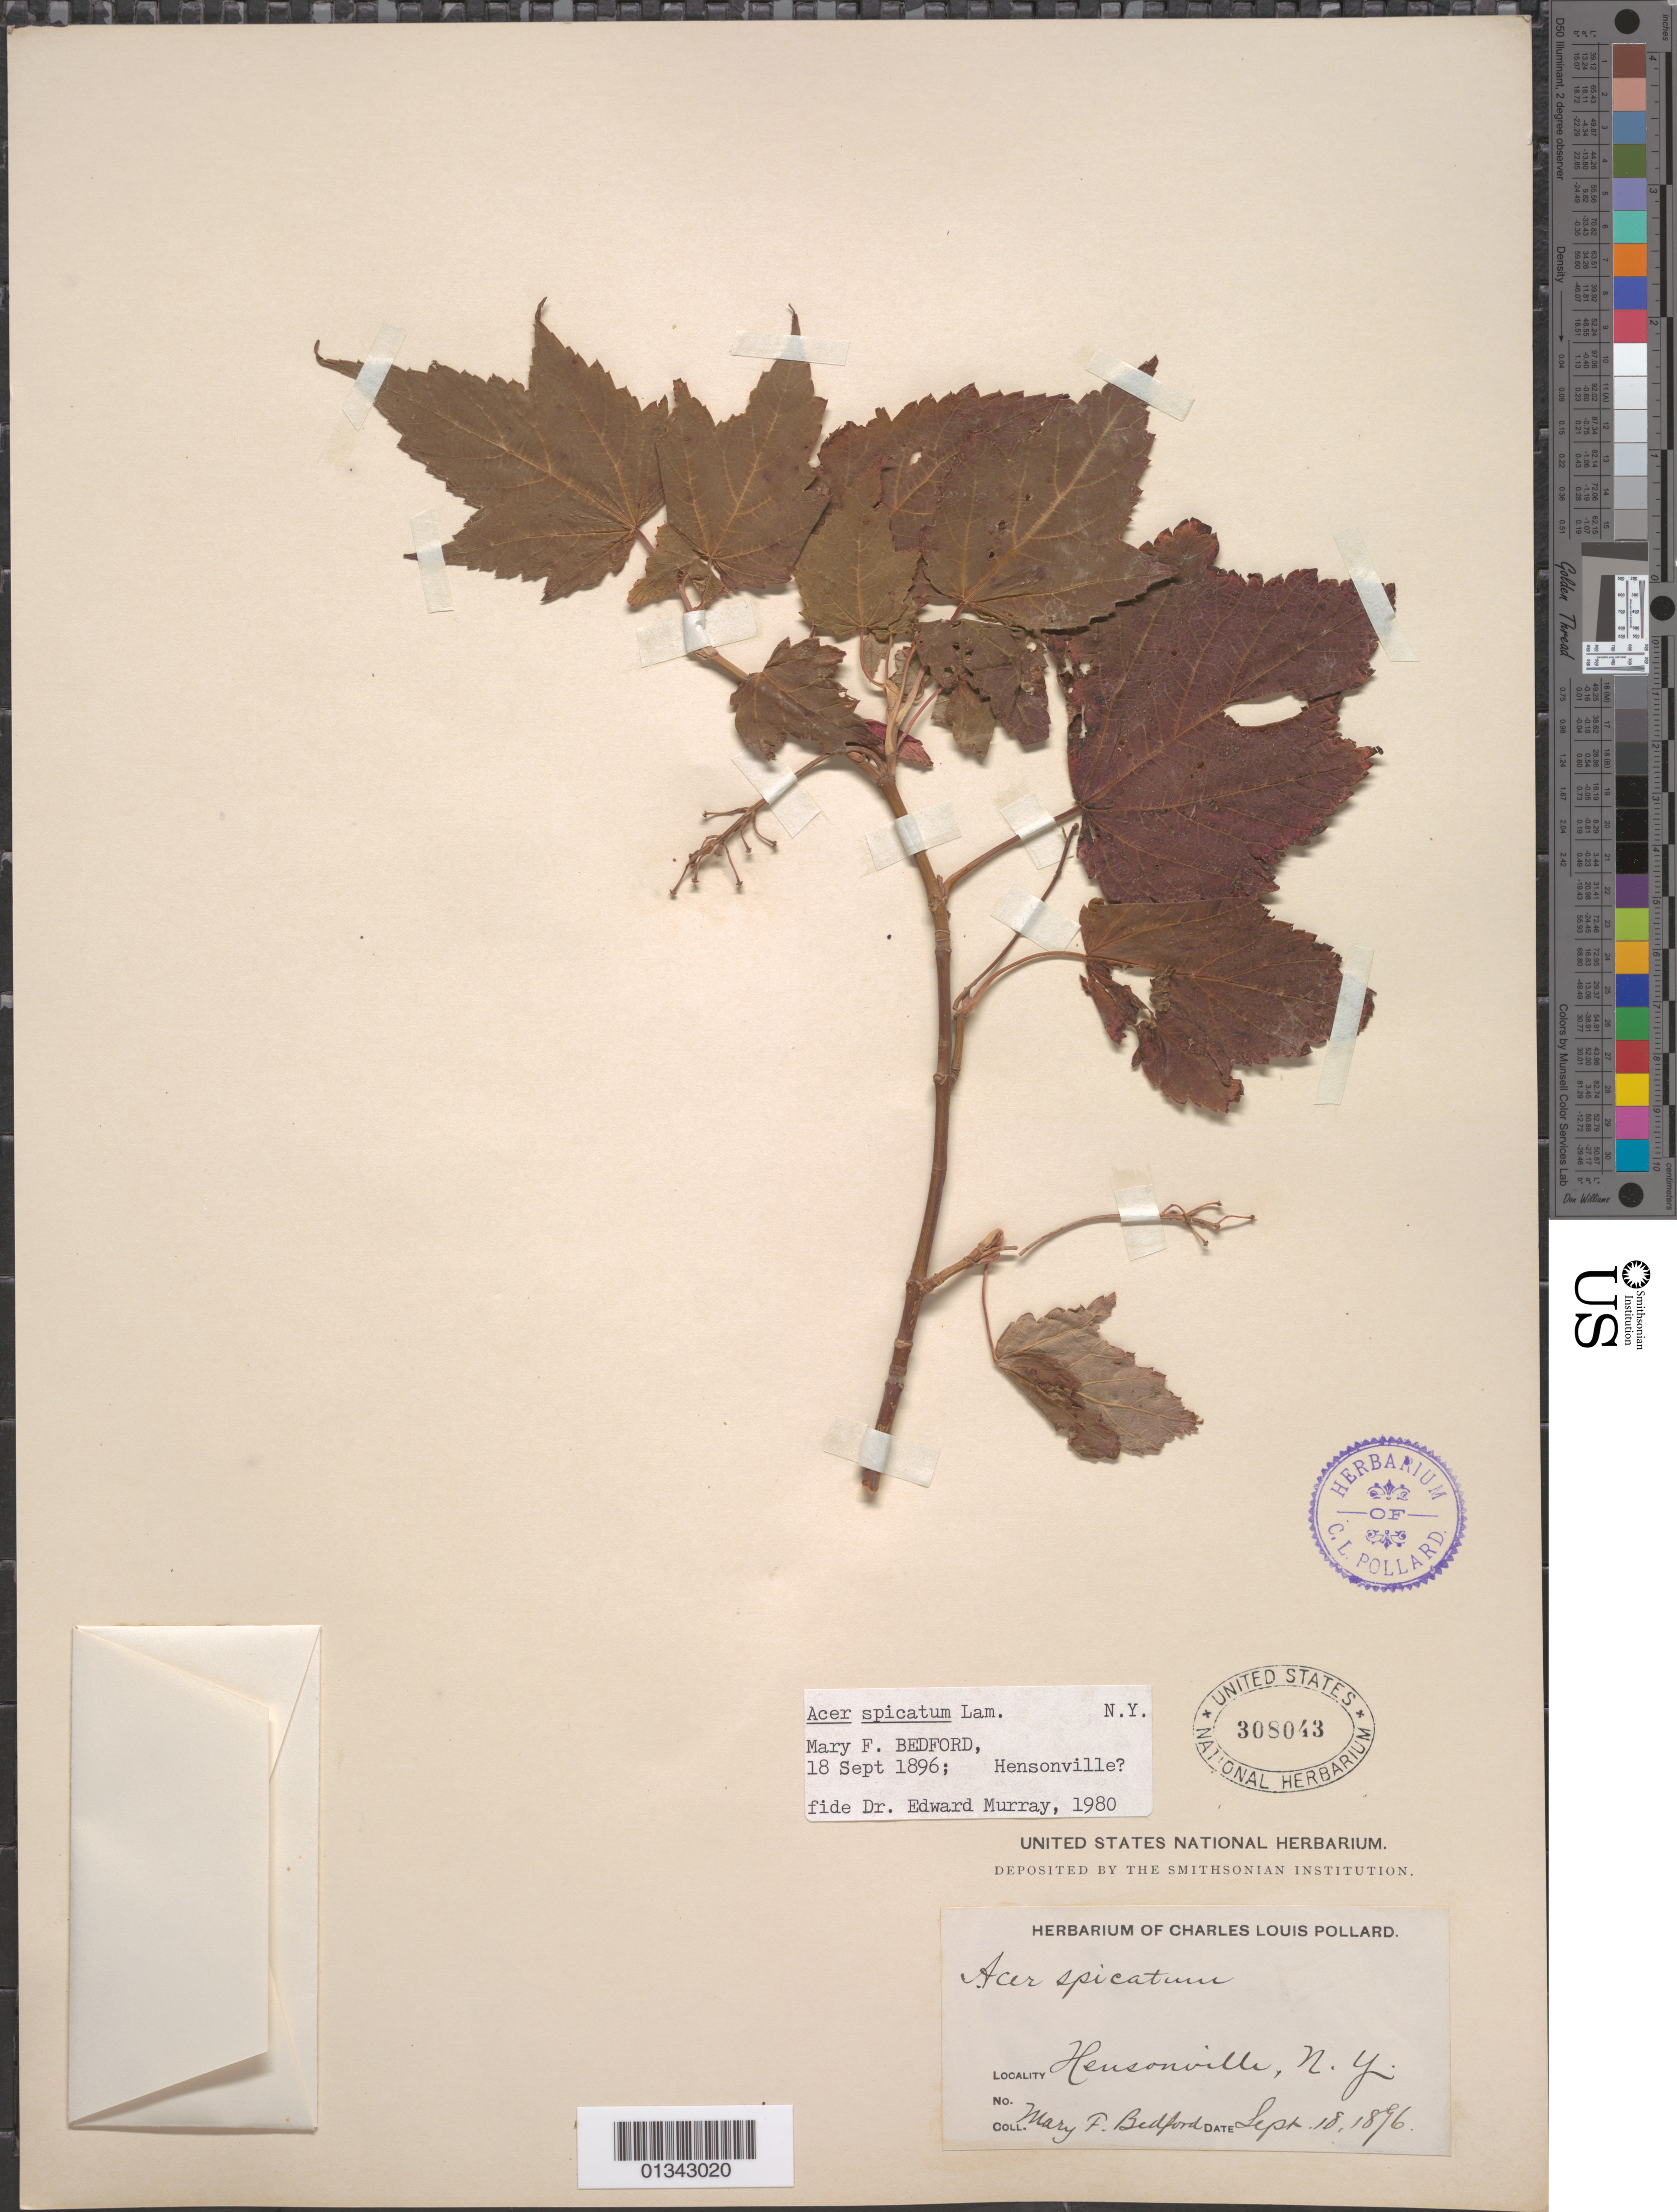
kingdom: Plantae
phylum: Tracheophyta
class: Magnoliopsida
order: Sapindales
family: Sapindaceae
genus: Acer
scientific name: Acer spicatum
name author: Lam.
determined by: Murray, Edward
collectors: M. Bedford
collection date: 1896-09-18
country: United States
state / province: New York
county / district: Greene County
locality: Hensonville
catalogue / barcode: US 308043